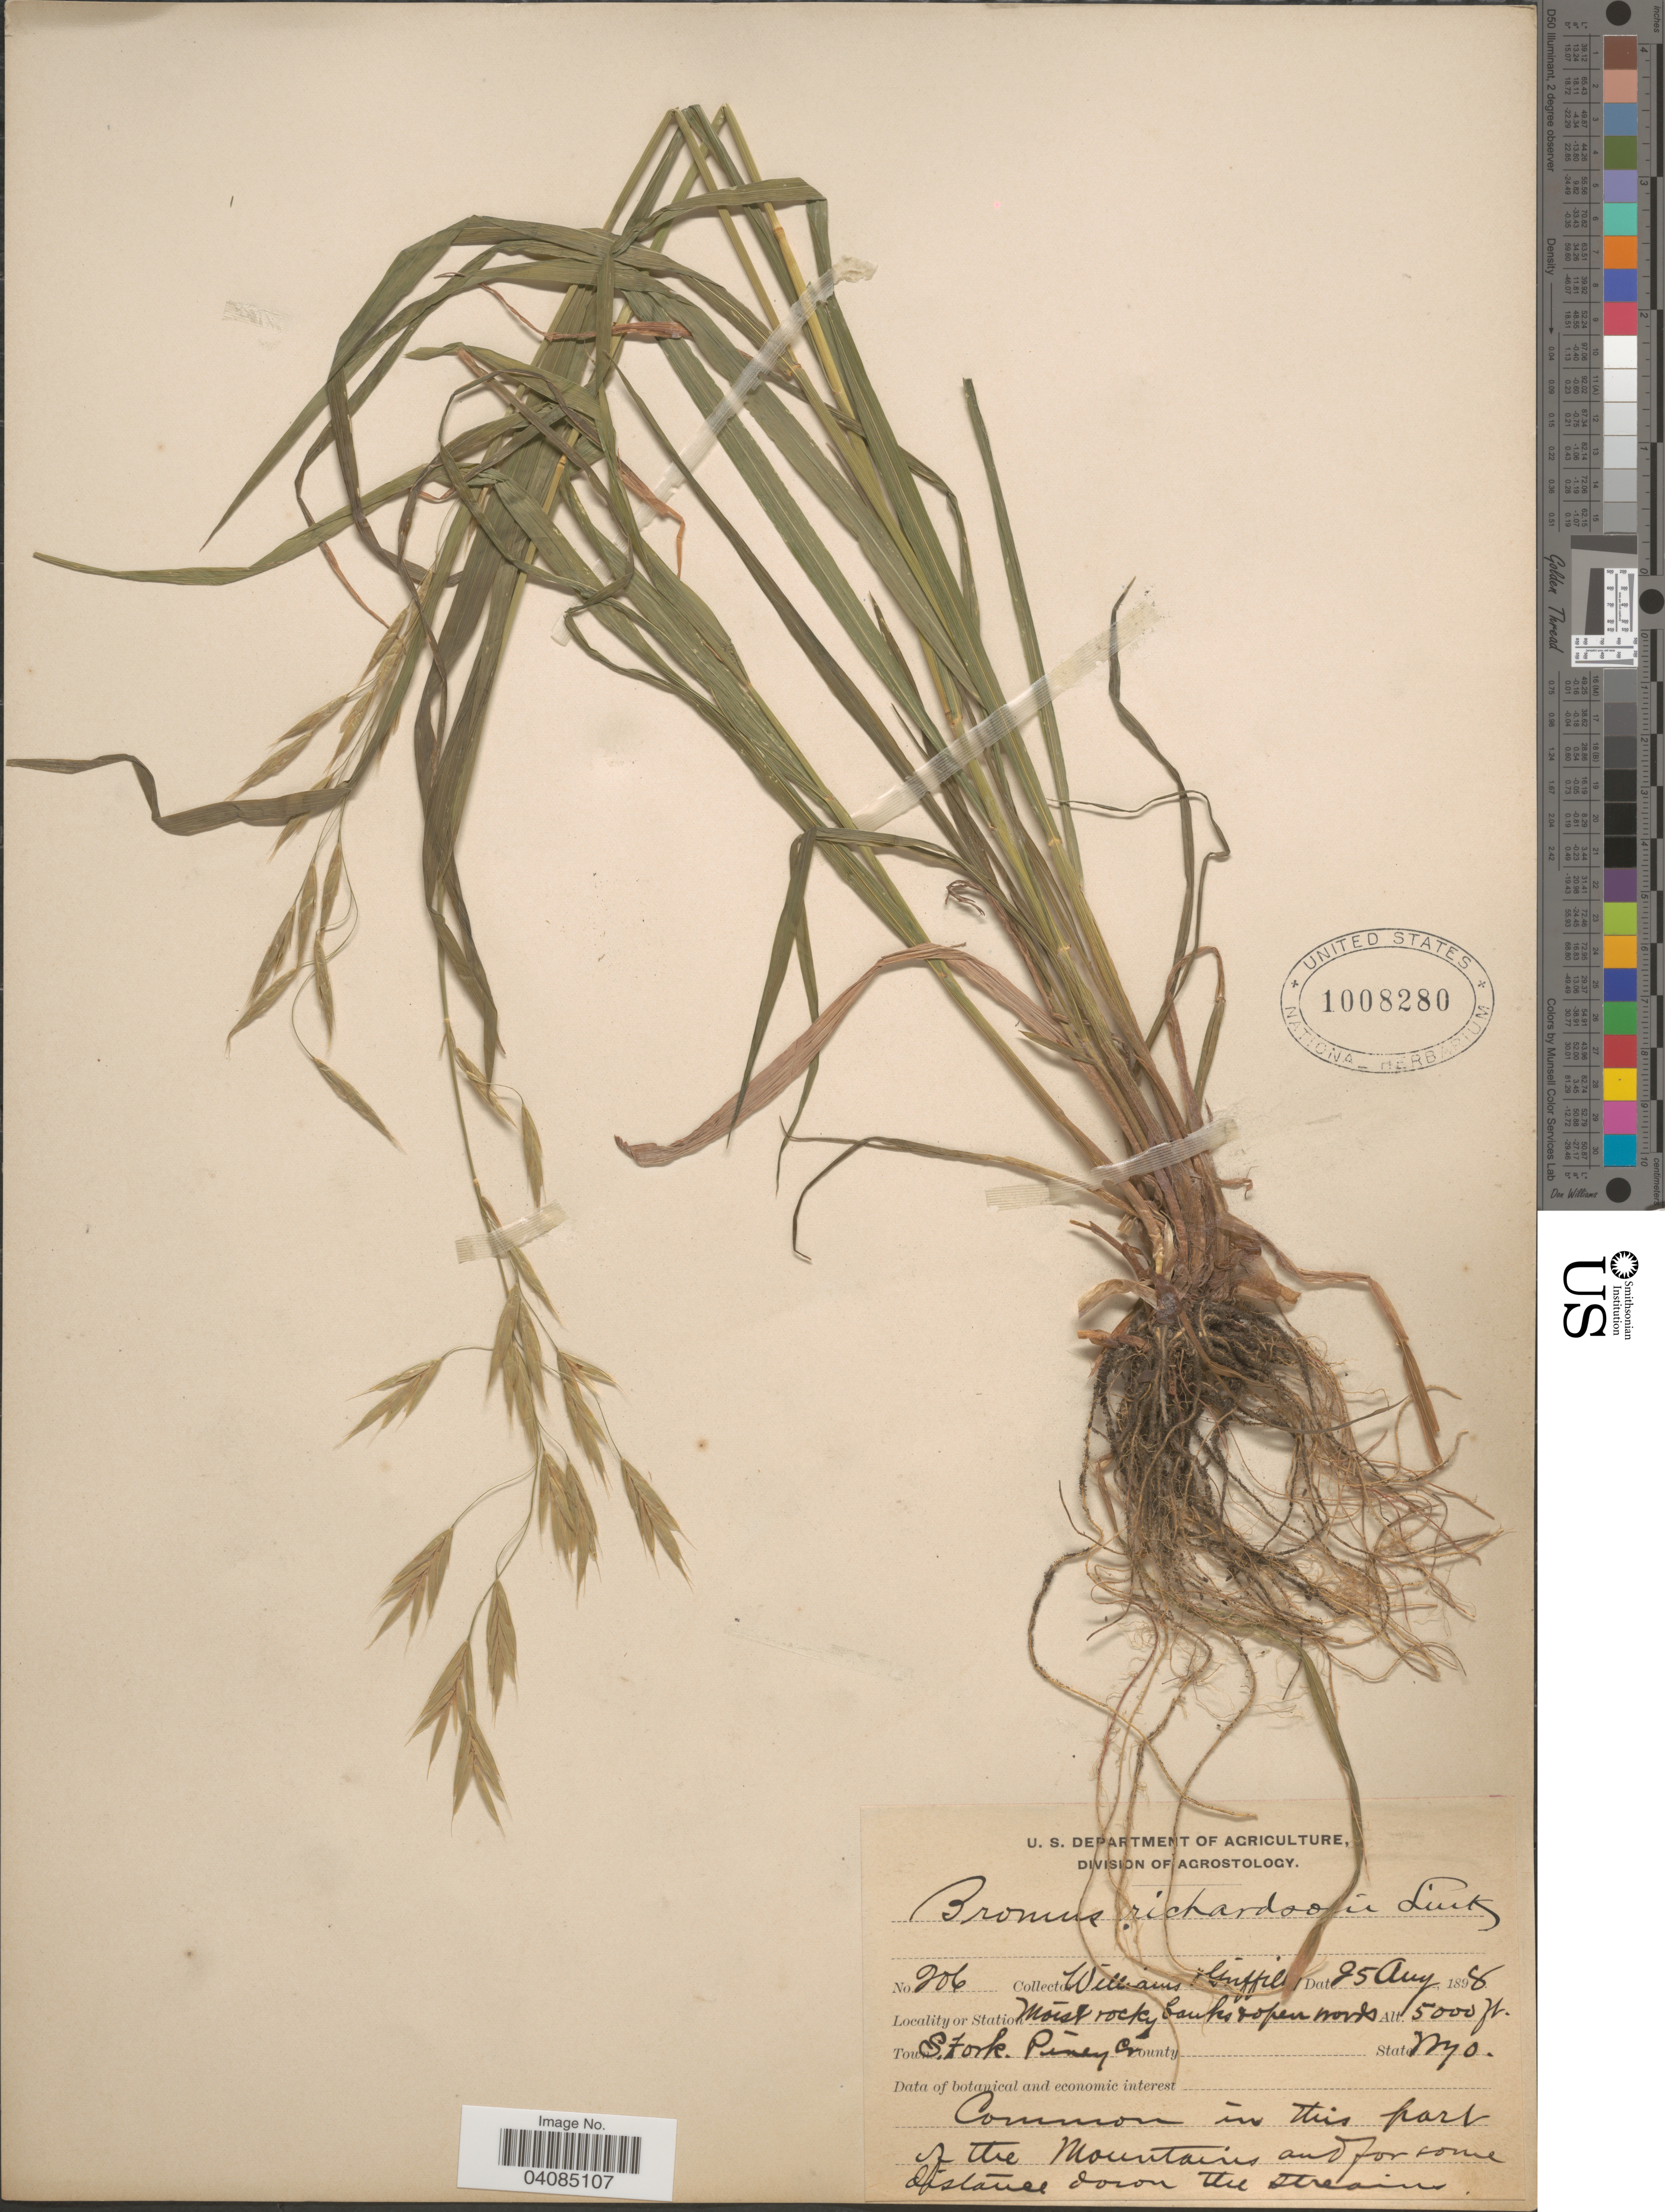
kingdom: Plantae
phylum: Tracheophyta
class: Liliopsida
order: Poales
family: Poaceae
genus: Bromus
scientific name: Bromus richardsonii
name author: Link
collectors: -- Williams & Griffit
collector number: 206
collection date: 1898-08-25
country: United States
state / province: Wyoming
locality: Moist rocky banks & open woods. S. Fork. Piney Cr. Common in this pat of the Mountains and for some distance down the streams.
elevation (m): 1524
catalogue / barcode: US 1008280